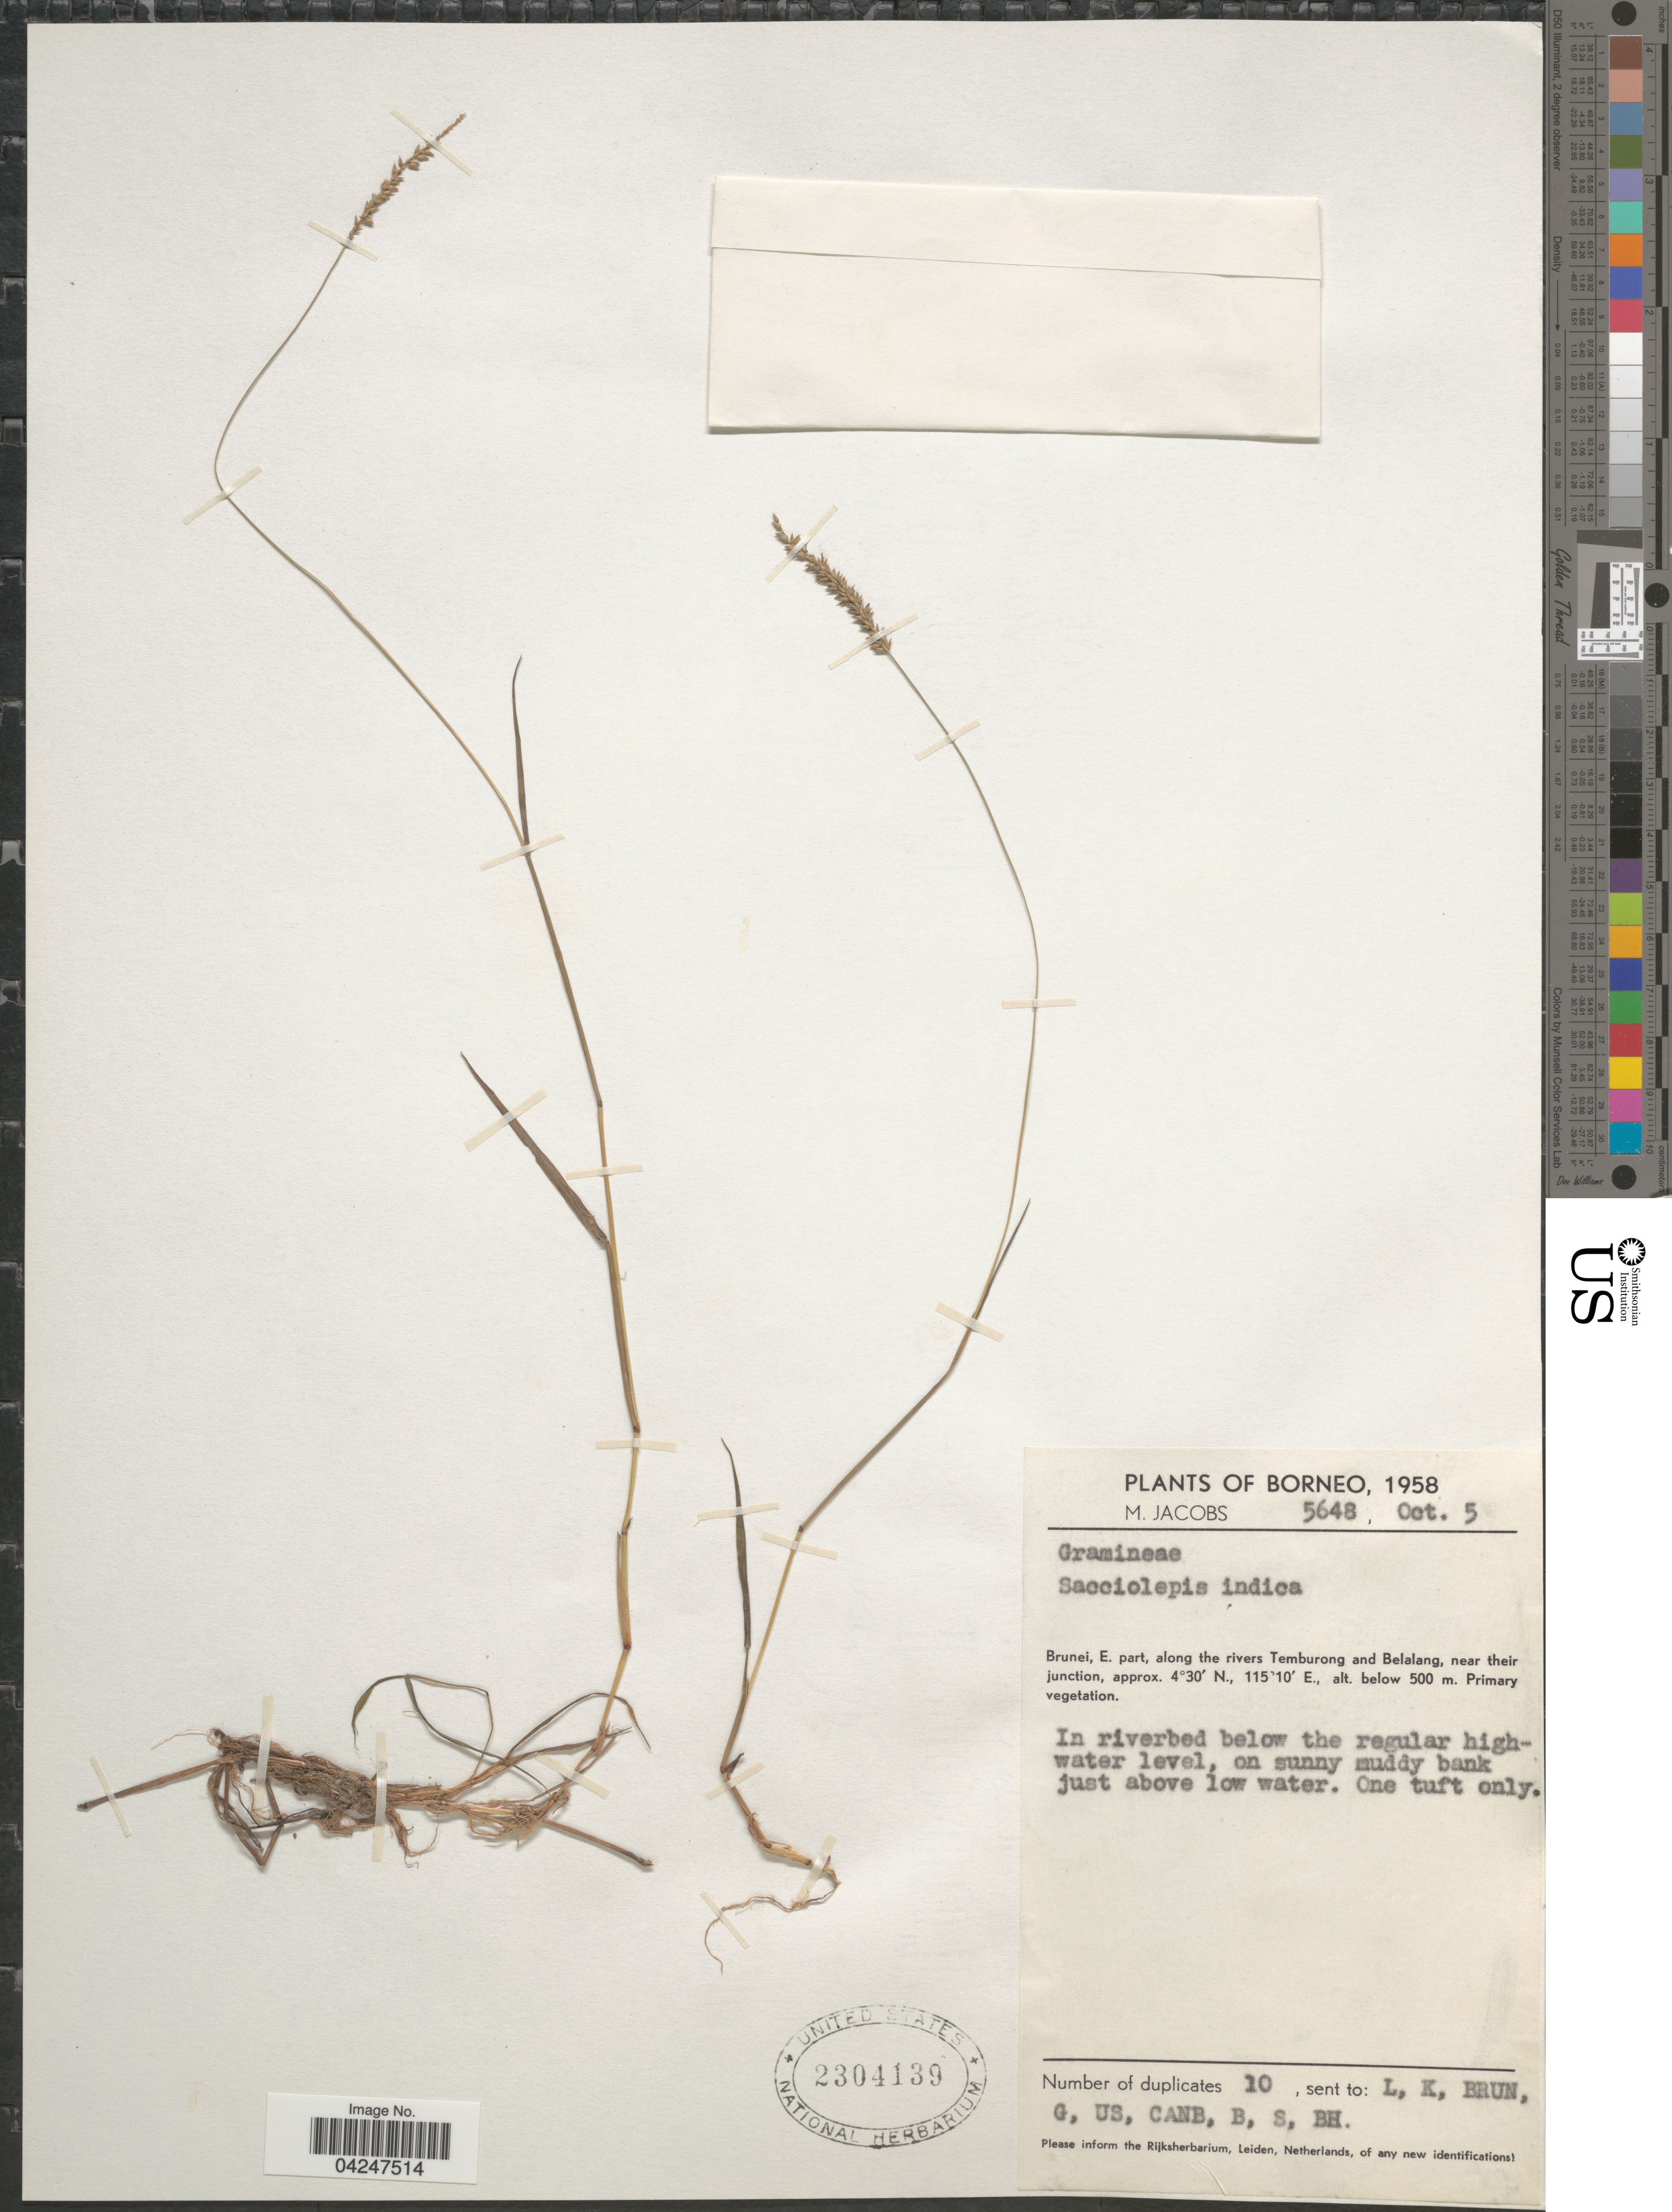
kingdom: Plantae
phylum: Tracheophyta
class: Liliopsida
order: Poales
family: Poaceae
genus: Sacciolepis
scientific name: Sacciolepis indica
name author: (L.) Chase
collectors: M. Jacobs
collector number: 5648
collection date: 1958-10-05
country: Brunei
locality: Borneo. Brunei, E. part, along the rivers Temburong and Belalang, near their junction. Primary vegetation. In riverbed below the regular highwater level, on sunny muddy bank just above low water.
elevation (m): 500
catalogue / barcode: US 2304139